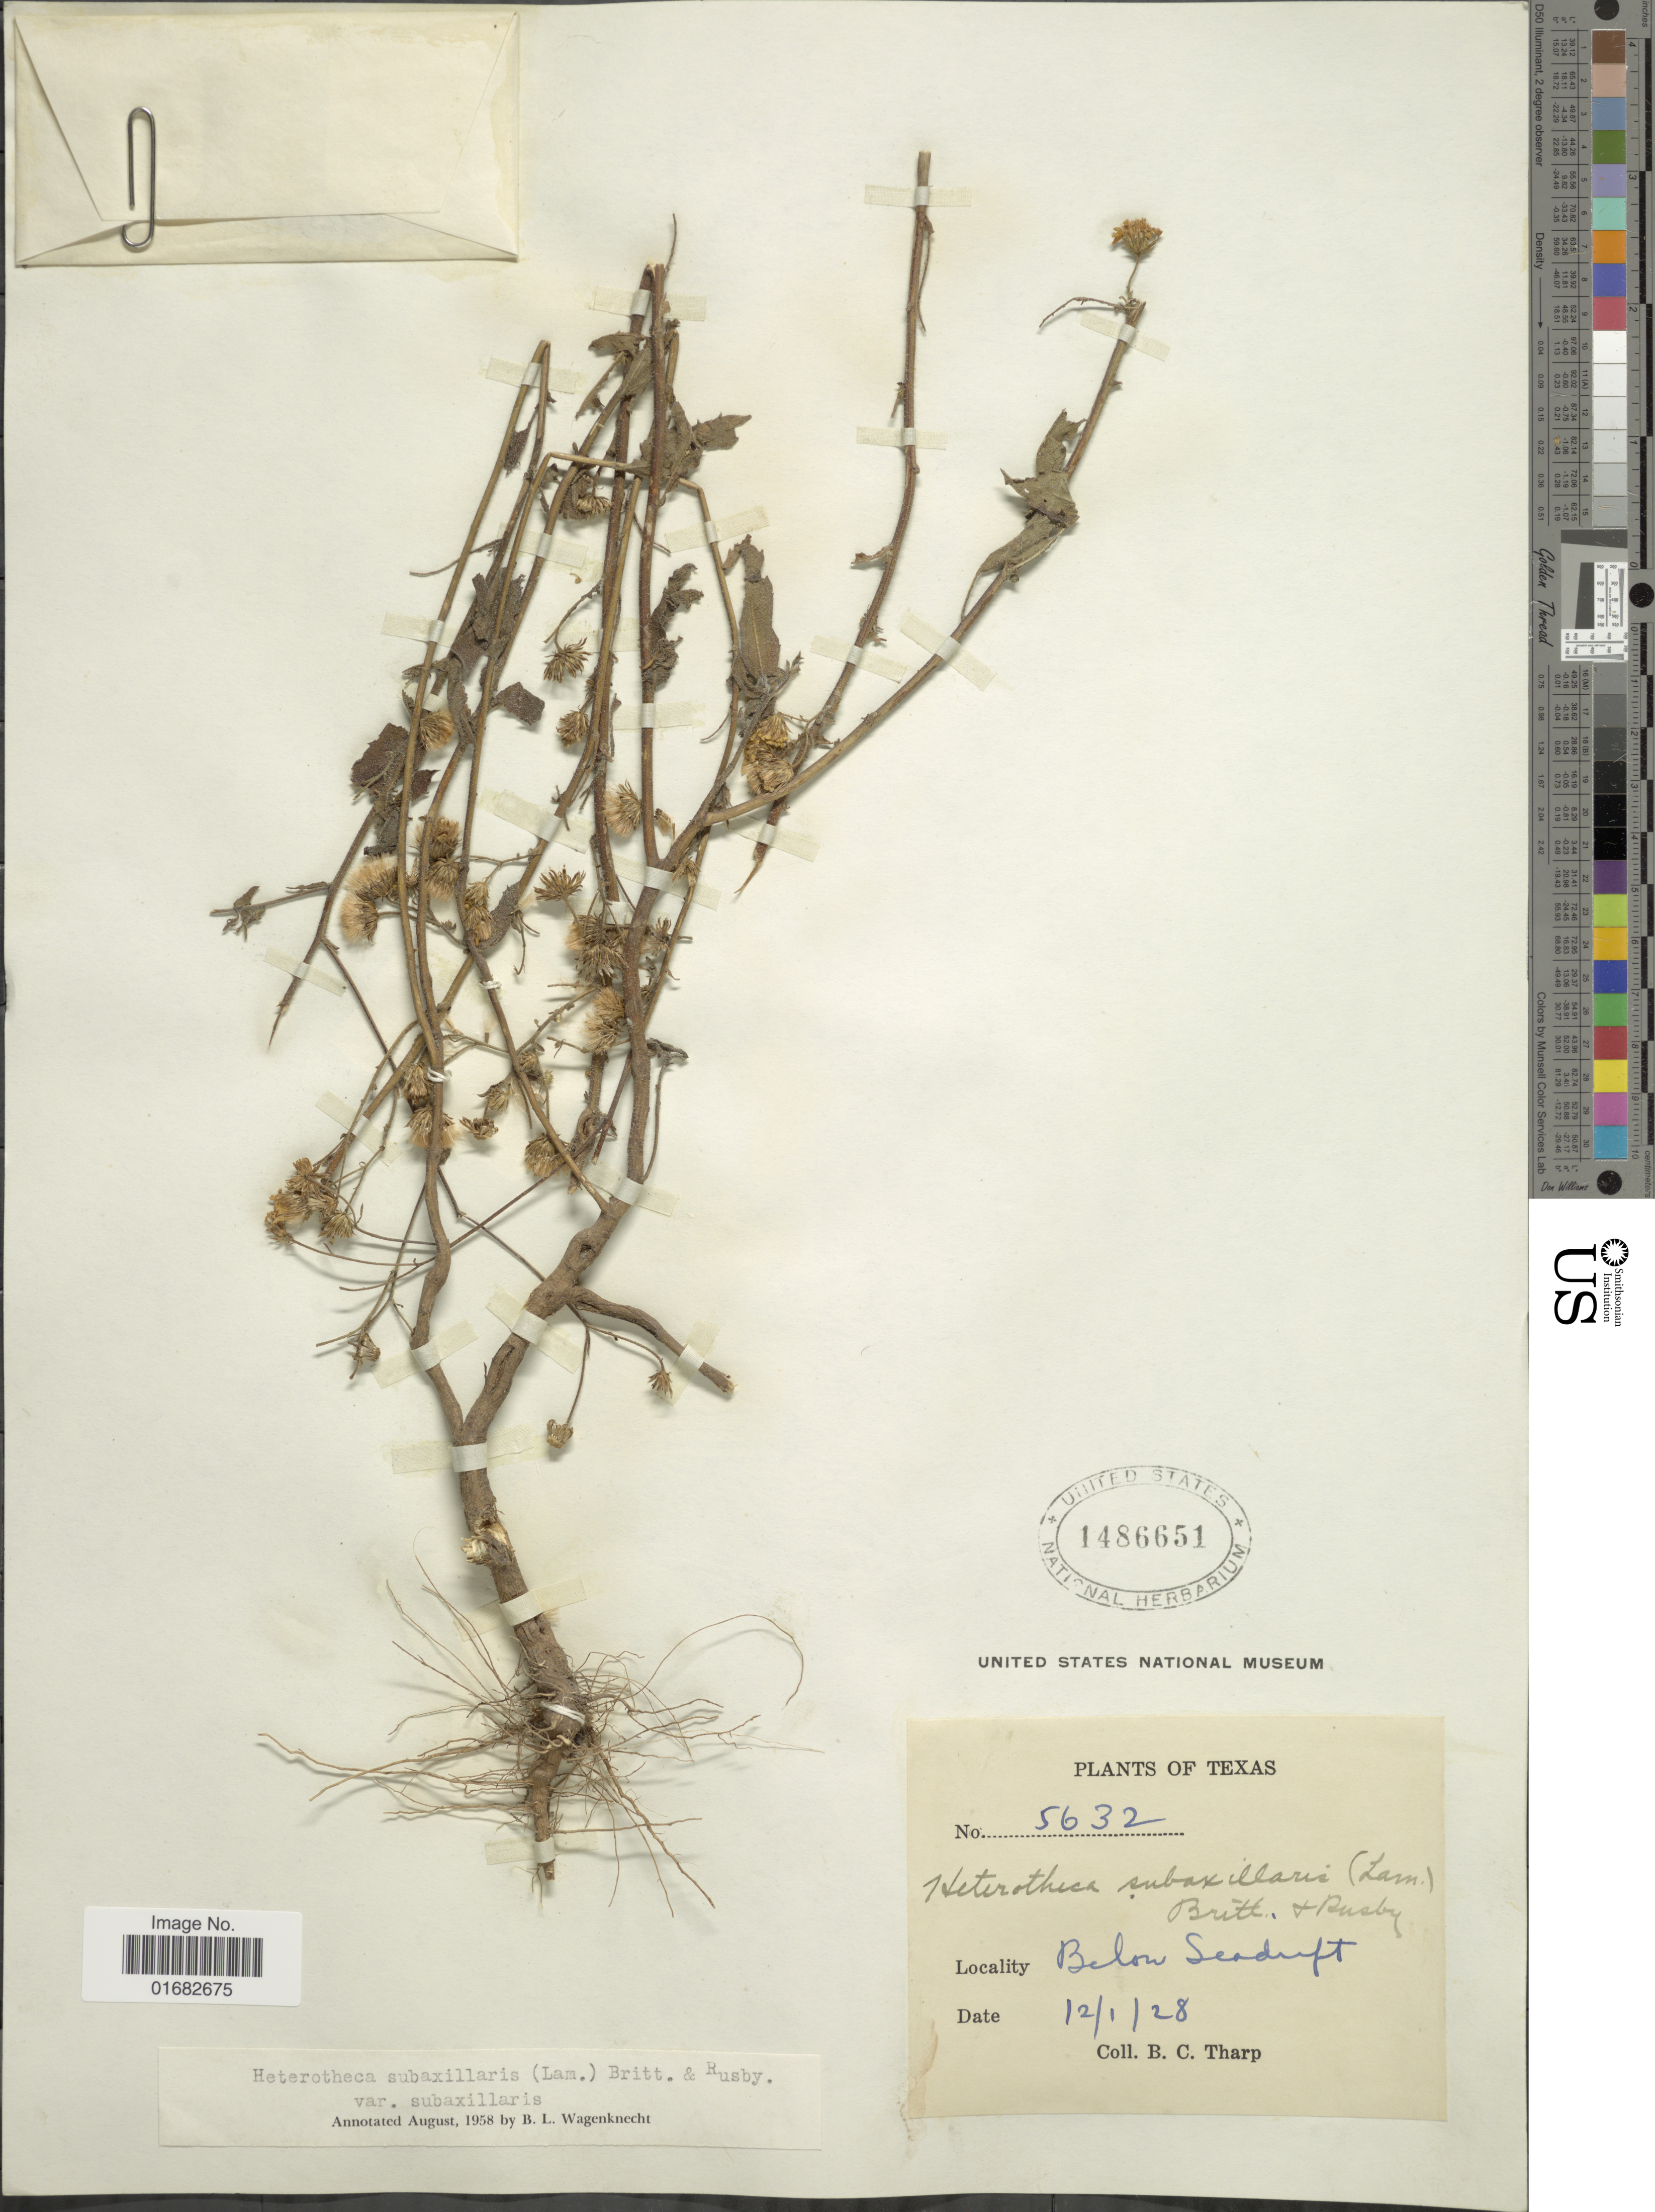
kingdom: Plantae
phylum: Tracheophyta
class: Magnoliopsida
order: Asterales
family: Asteraceae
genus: Heterotheca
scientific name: Heterotheca subaxillaris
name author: (Lam.) Britton & Rusby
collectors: B. C. Tharp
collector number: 5632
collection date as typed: Transcribed d/m/y: 1/12/28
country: United States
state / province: Texas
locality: Belon Seadrift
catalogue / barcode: US 1486651